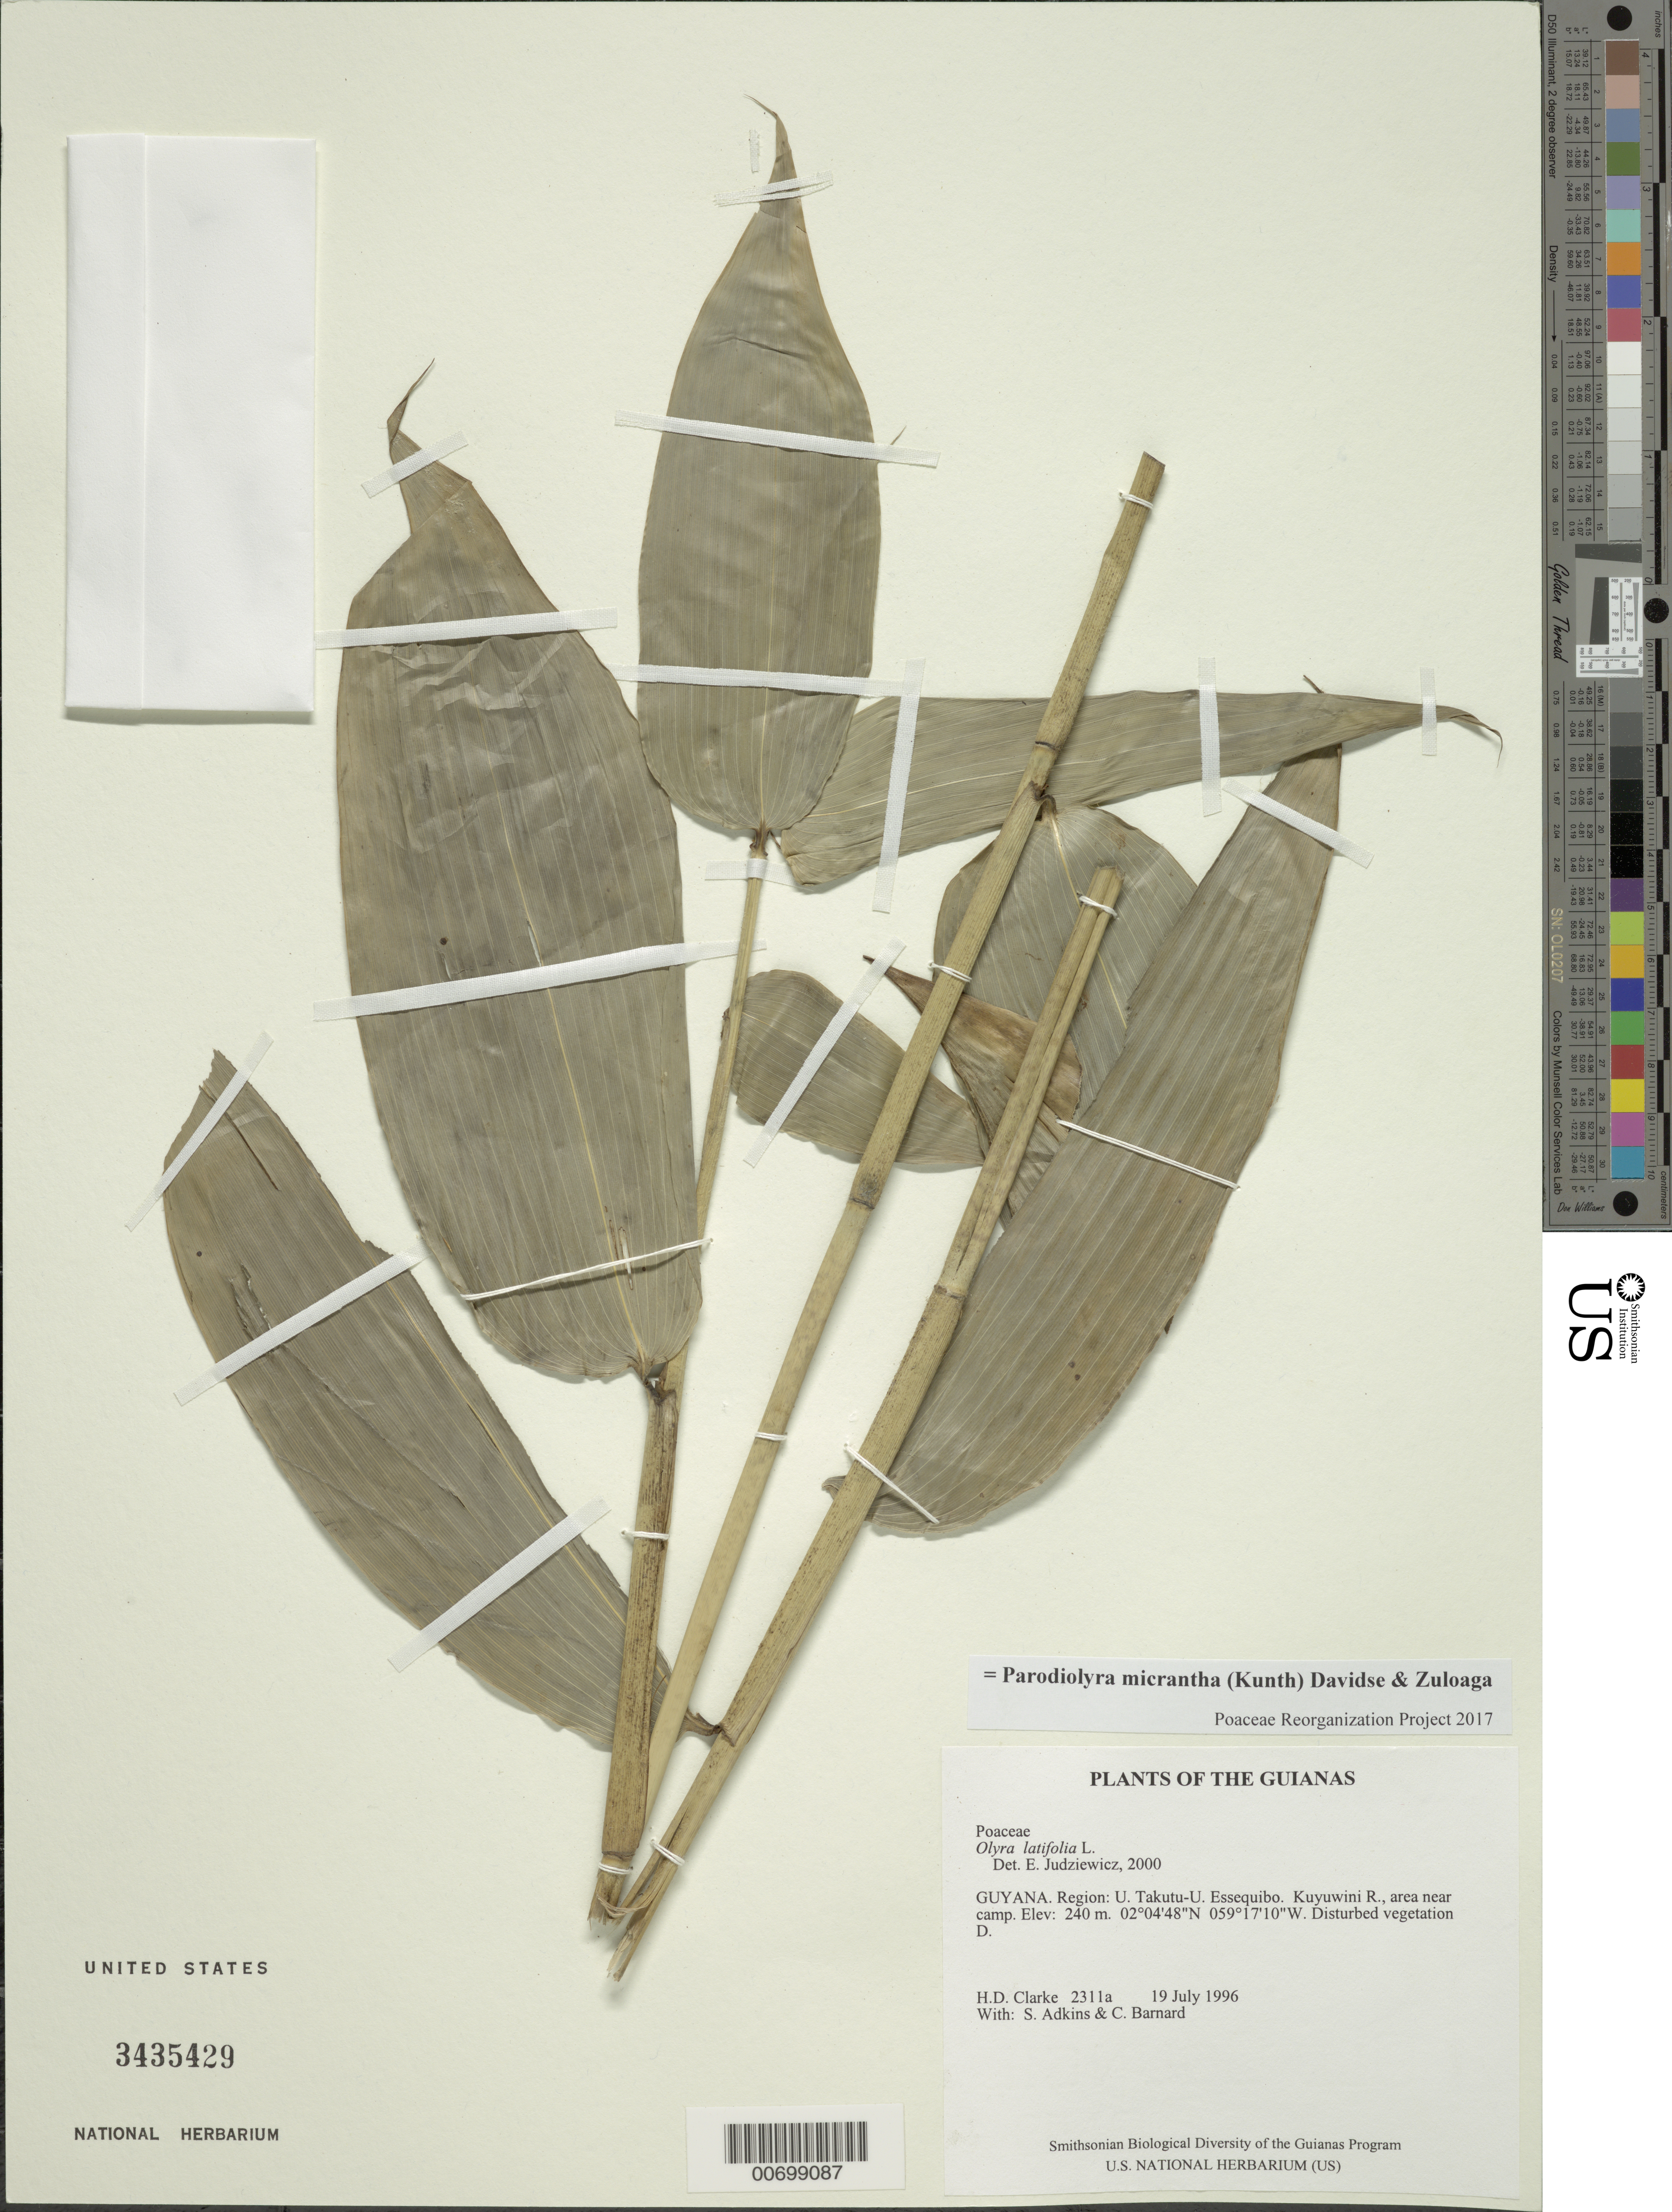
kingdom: Plantae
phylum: Tracheophyta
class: Liliopsida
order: Poales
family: Poaceae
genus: Parodiolyra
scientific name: Parodiolyra micrantha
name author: (Kunth) Davidse & Zuloaga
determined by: Poaceae Reorganization Project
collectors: H. D. Clarke, S. Adkins & C. Bernard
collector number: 2311 a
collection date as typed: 19 July 1996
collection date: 1996-07-19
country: Guyana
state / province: U. Takutu-U. Essequibo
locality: Kuyuwini R., area near camp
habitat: Disturbed vegetation D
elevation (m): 240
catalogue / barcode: US 3435429